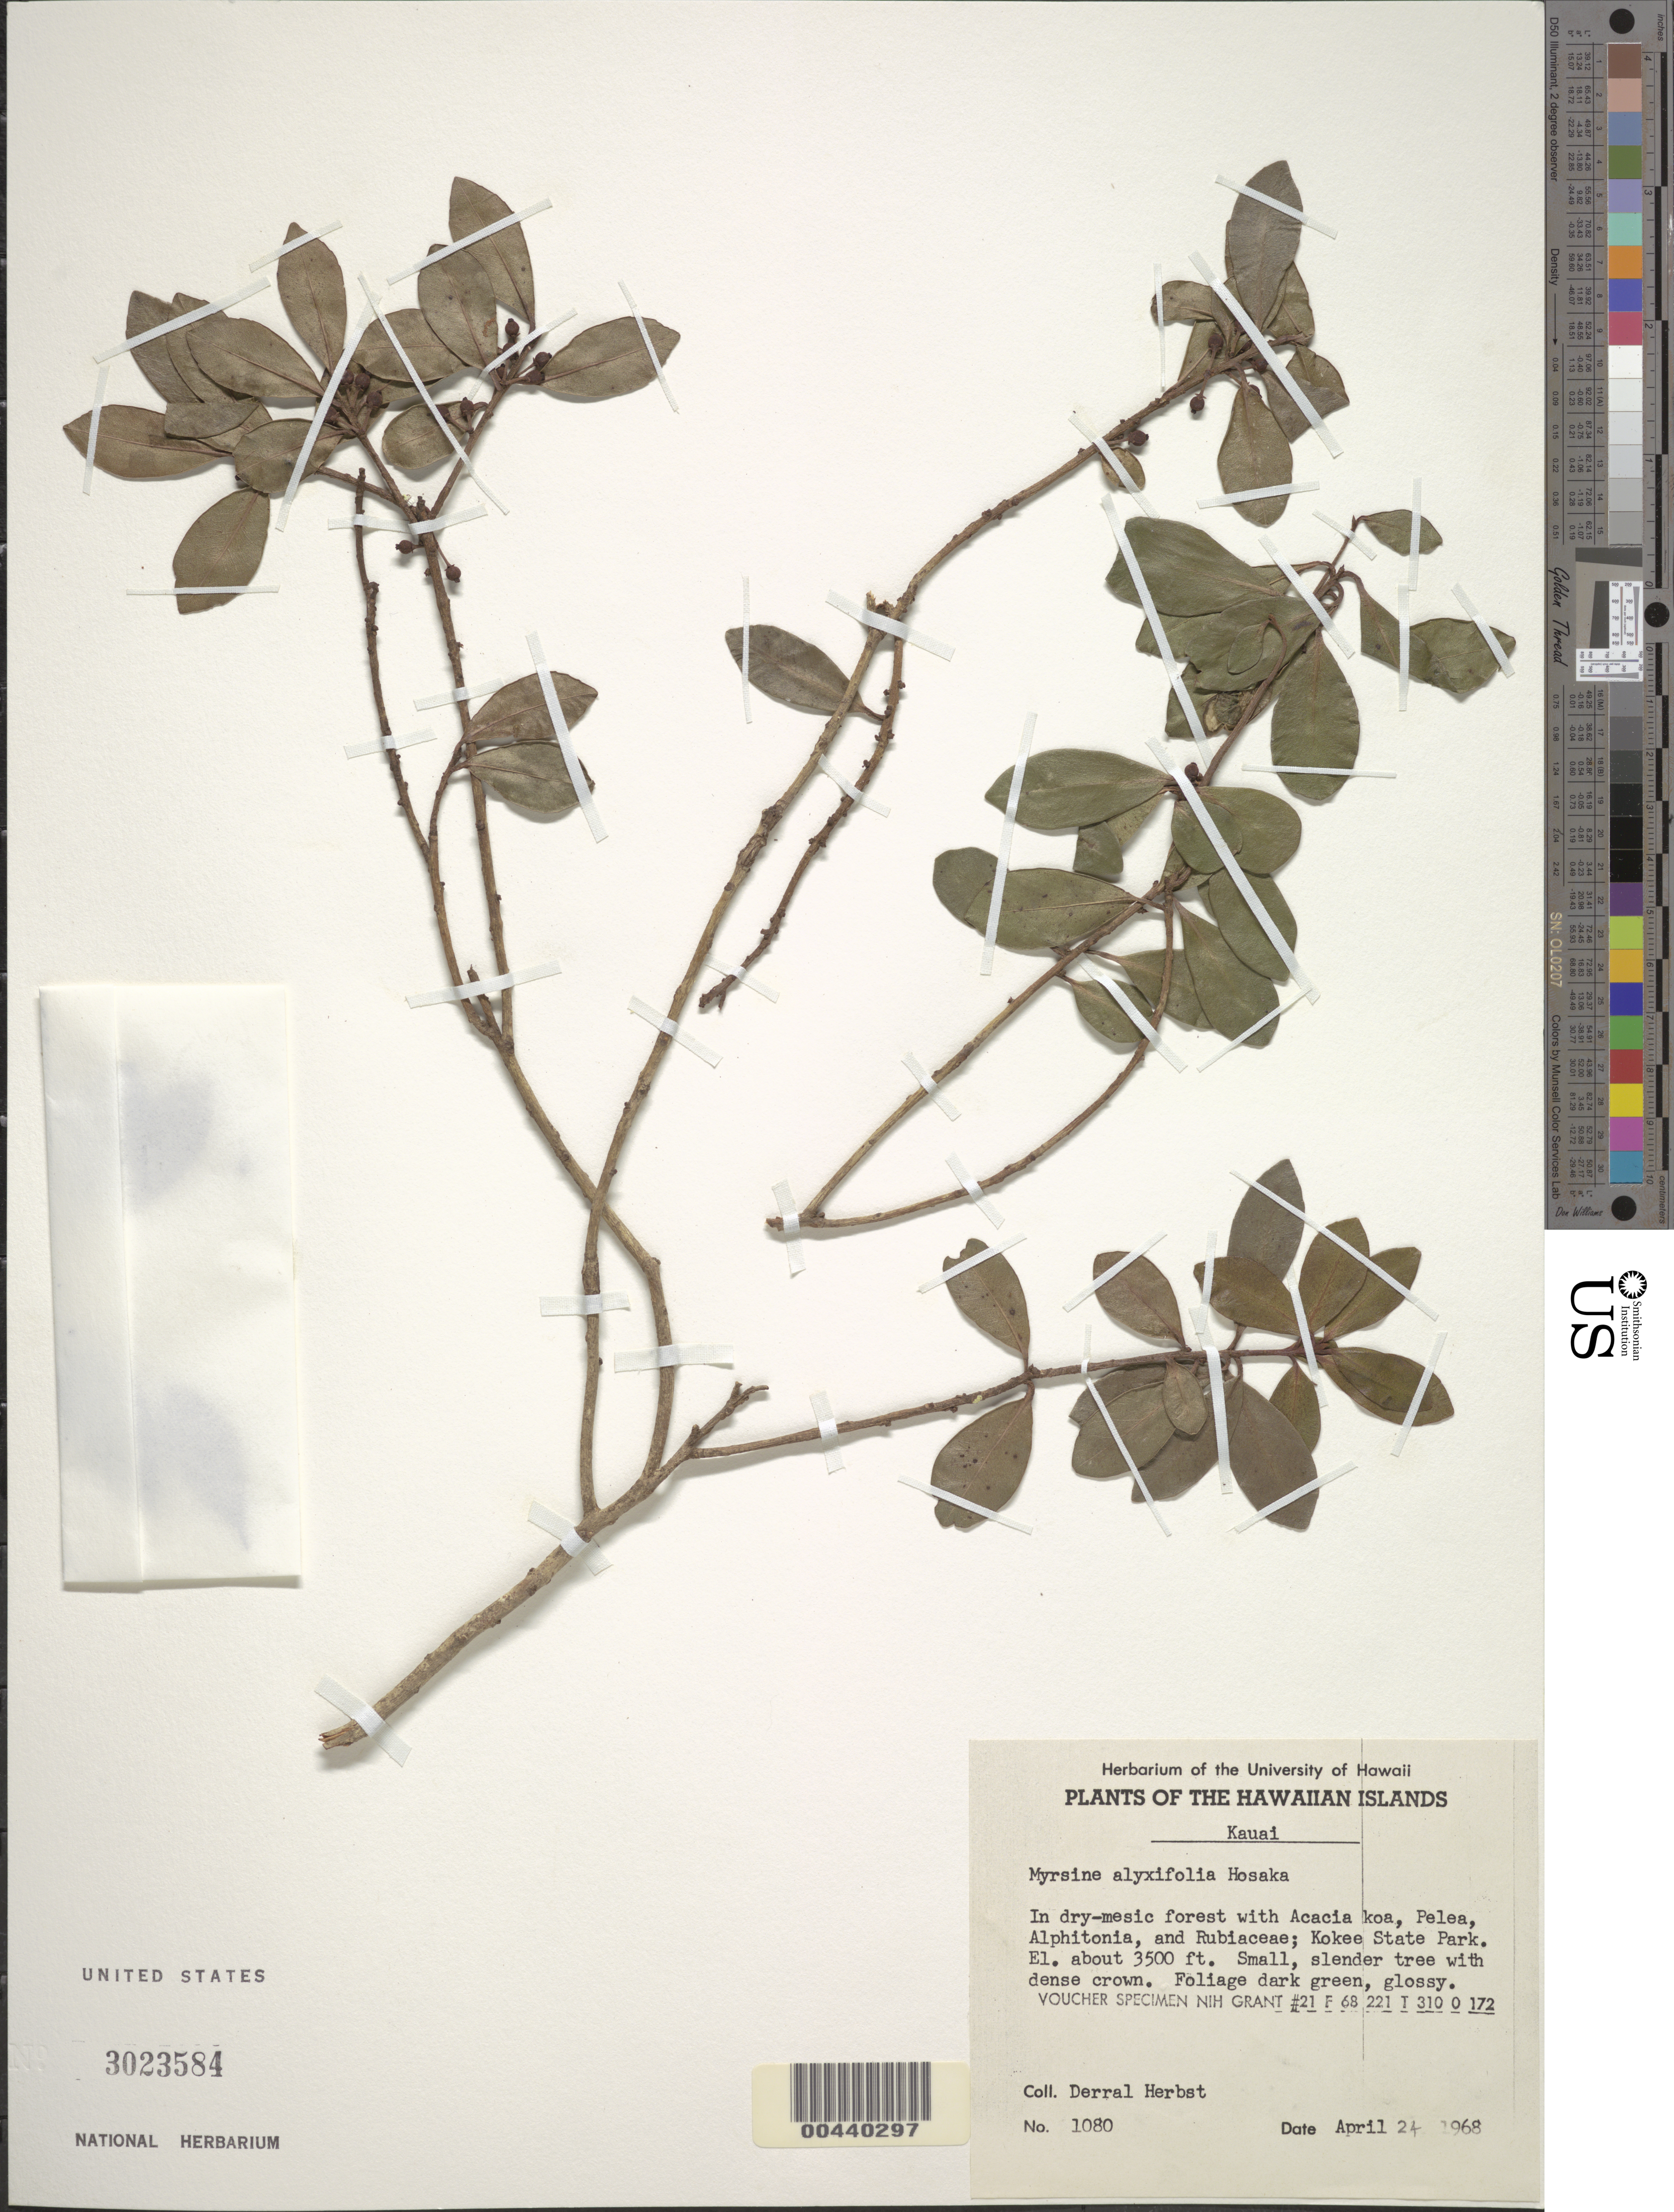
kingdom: Plantae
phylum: Tracheophyta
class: Magnoliopsida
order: Ericales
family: Primulaceae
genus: Myrsine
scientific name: Myrsine alyxifolia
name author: Hosaka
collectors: D. R. Herbst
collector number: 1080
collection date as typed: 24 Apr 1968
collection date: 1968-04-24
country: United States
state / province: Hawaii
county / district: Kauai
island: Kaua'i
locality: Kokee State Park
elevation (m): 1067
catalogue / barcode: US 3023584